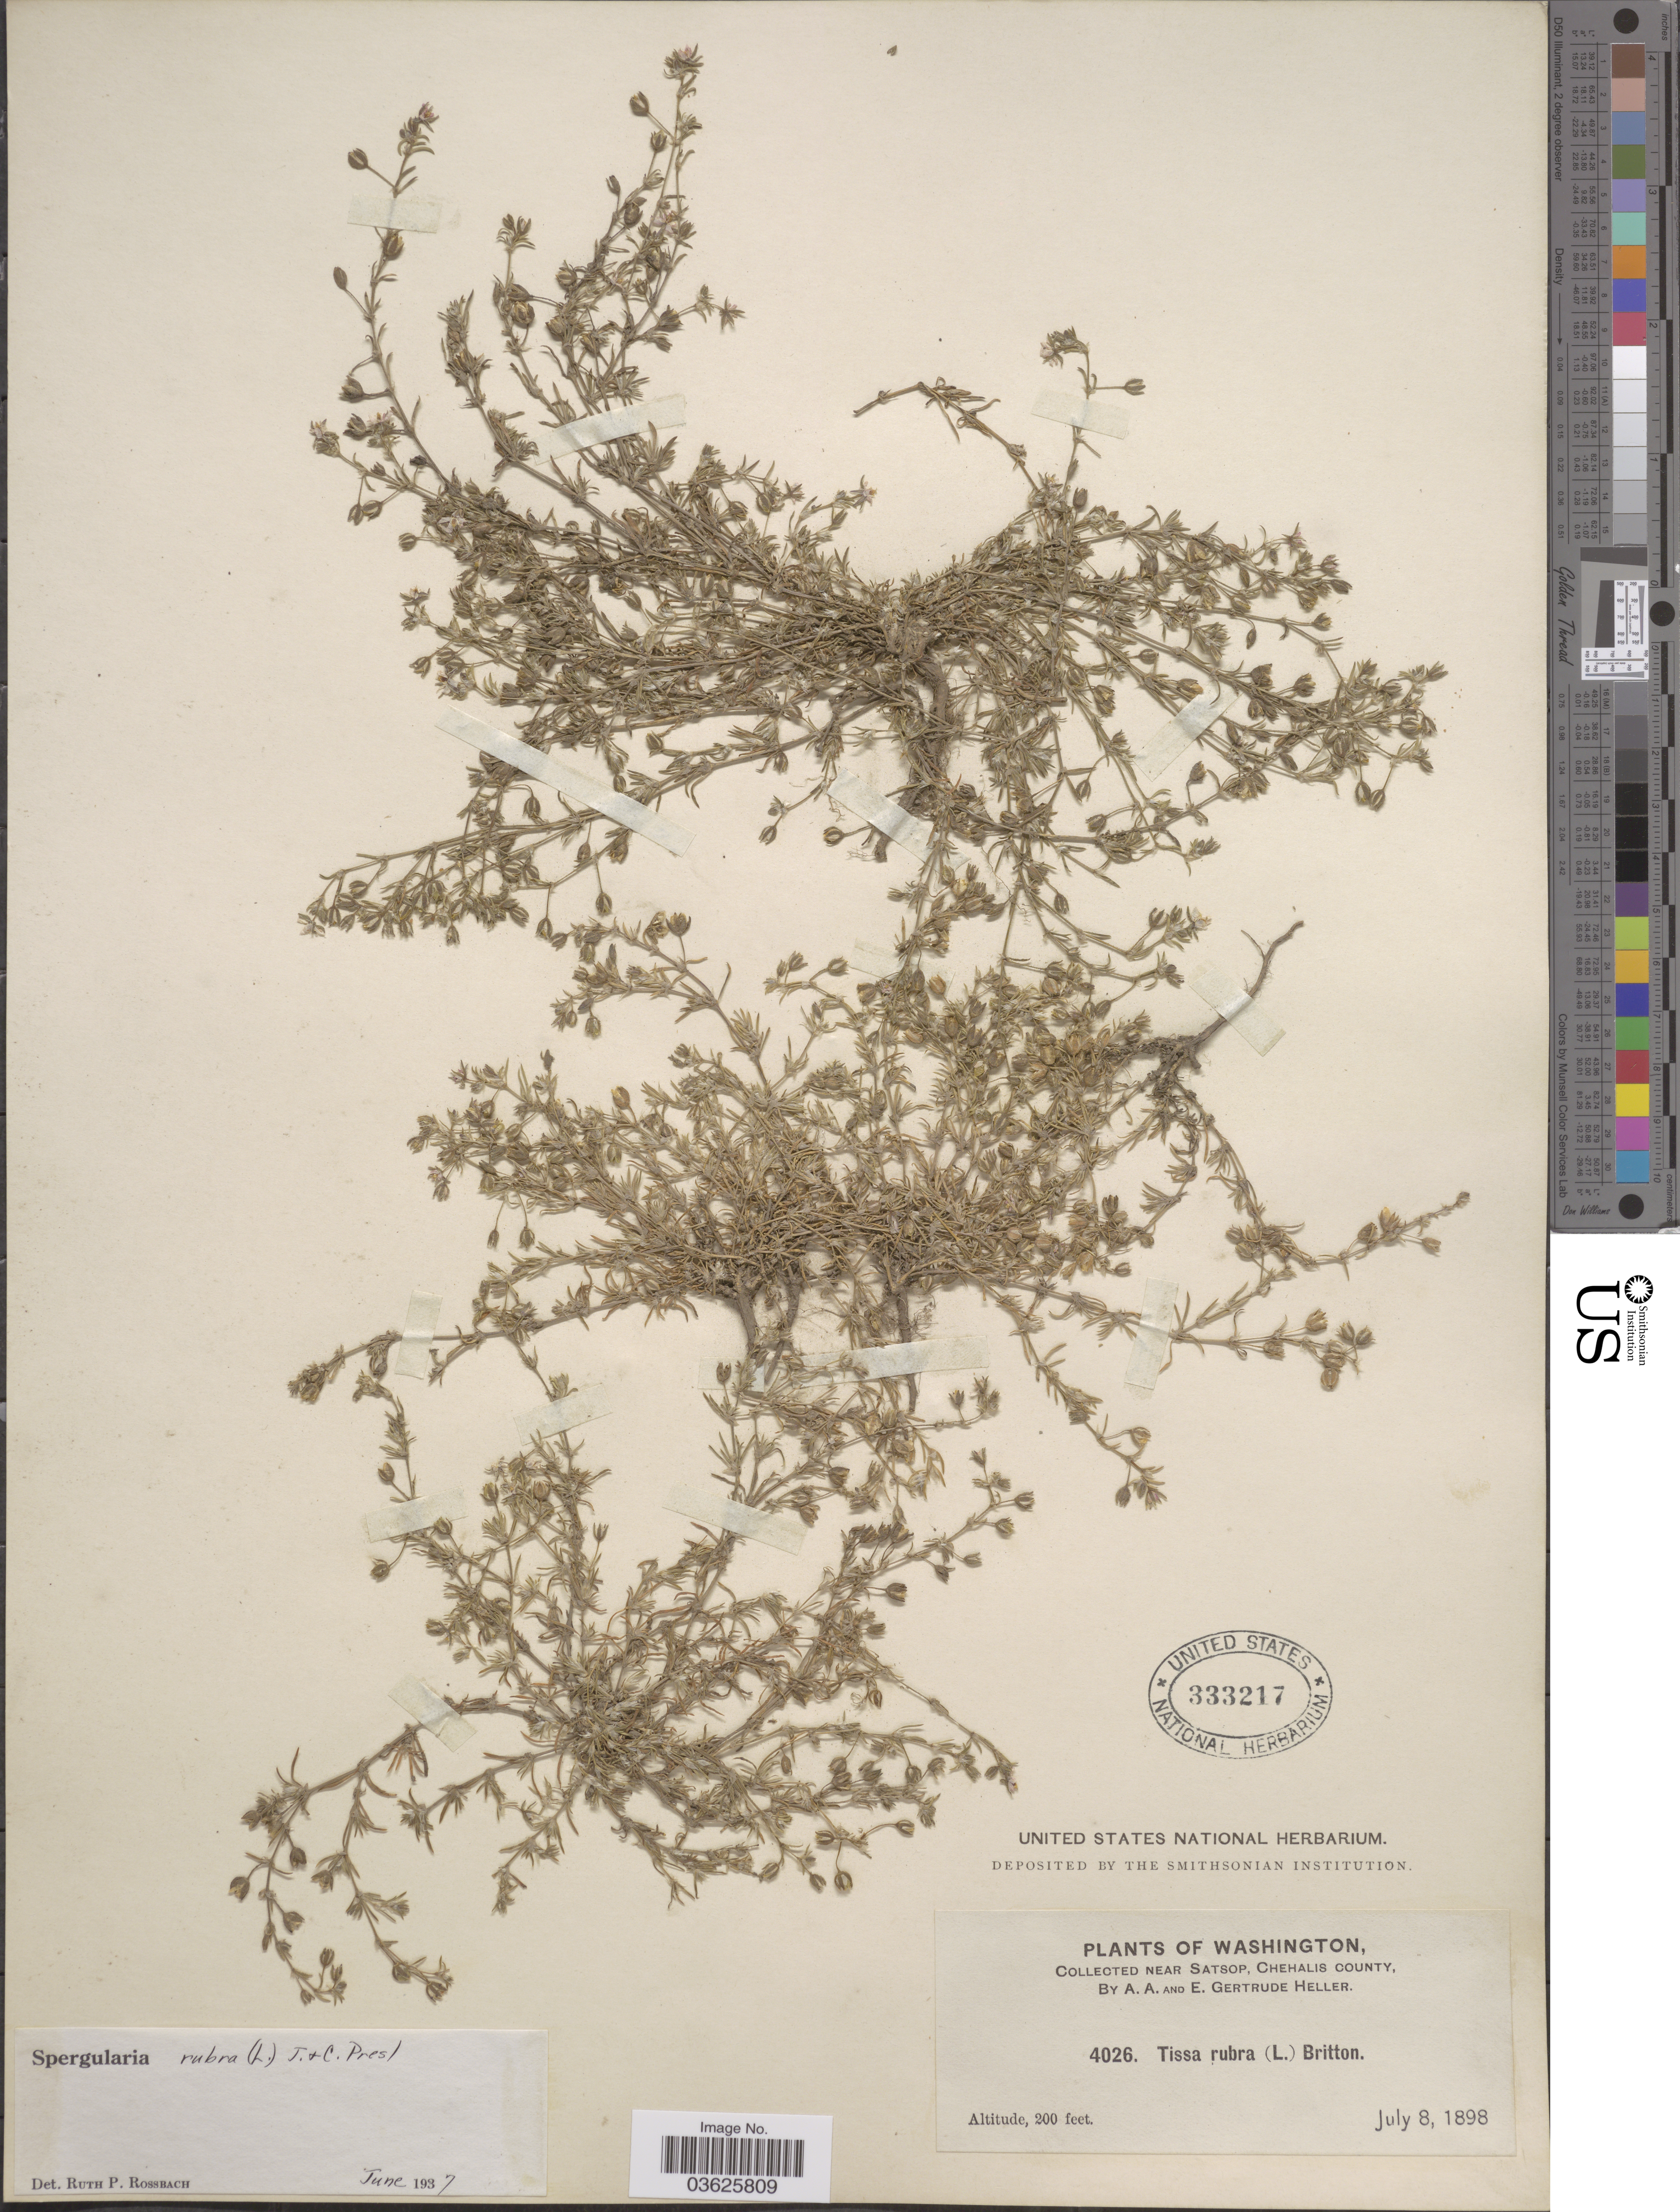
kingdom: Plantae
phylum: Tracheophyta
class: Magnoliopsida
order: Caryophyllales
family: Caryophyllaceae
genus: Spergularia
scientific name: Spergularia rubra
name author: (L.) J. Presl & C. Presl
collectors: A. A. Heller & E. Gertrude Heller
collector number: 4026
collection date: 1898-07-08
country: United States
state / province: Washington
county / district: Grays Harbor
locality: Near Satsop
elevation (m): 61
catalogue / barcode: US 333217